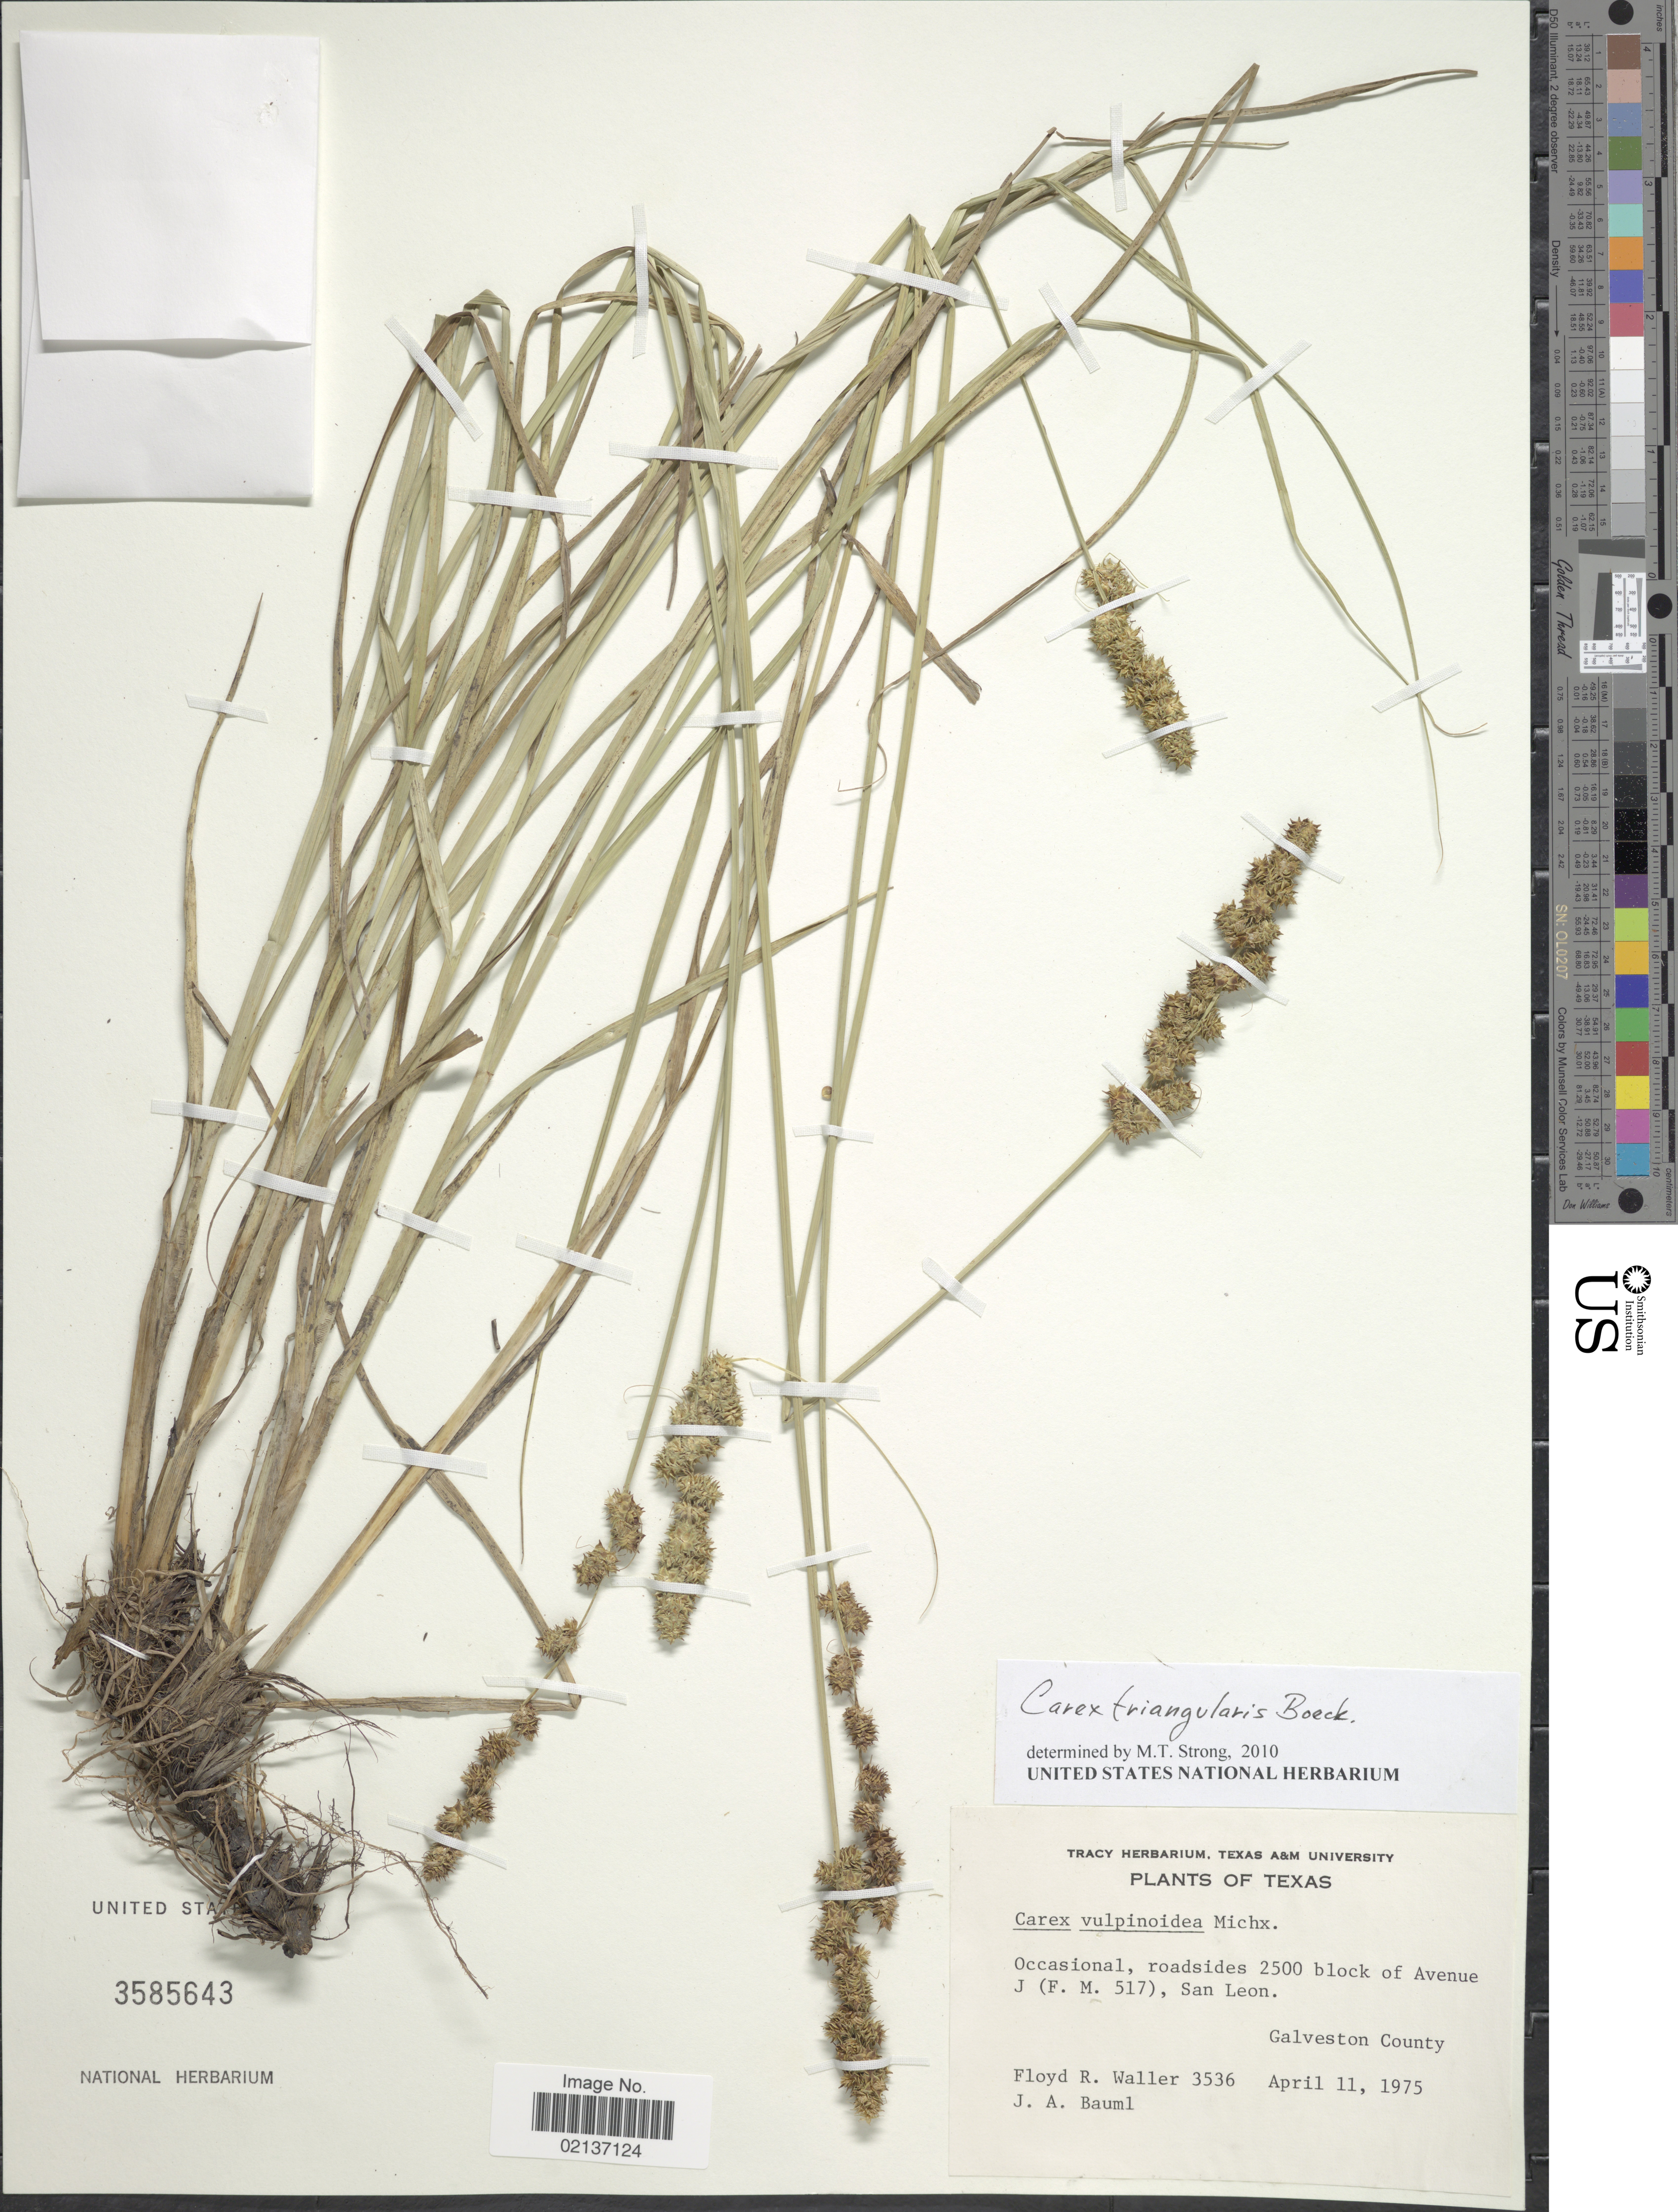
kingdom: Plantae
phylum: Tracheophyta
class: Liliopsida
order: Poales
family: Cyperaceae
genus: Carex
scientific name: Carex triangularis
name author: Boeckeler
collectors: F. R. Waller & J. Bauml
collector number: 3536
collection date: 1975-04-11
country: United States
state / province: Texas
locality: Roadside 2500 block of Avenue J (F.M. 517), San Leon, Galveston County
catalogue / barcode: US 3585643